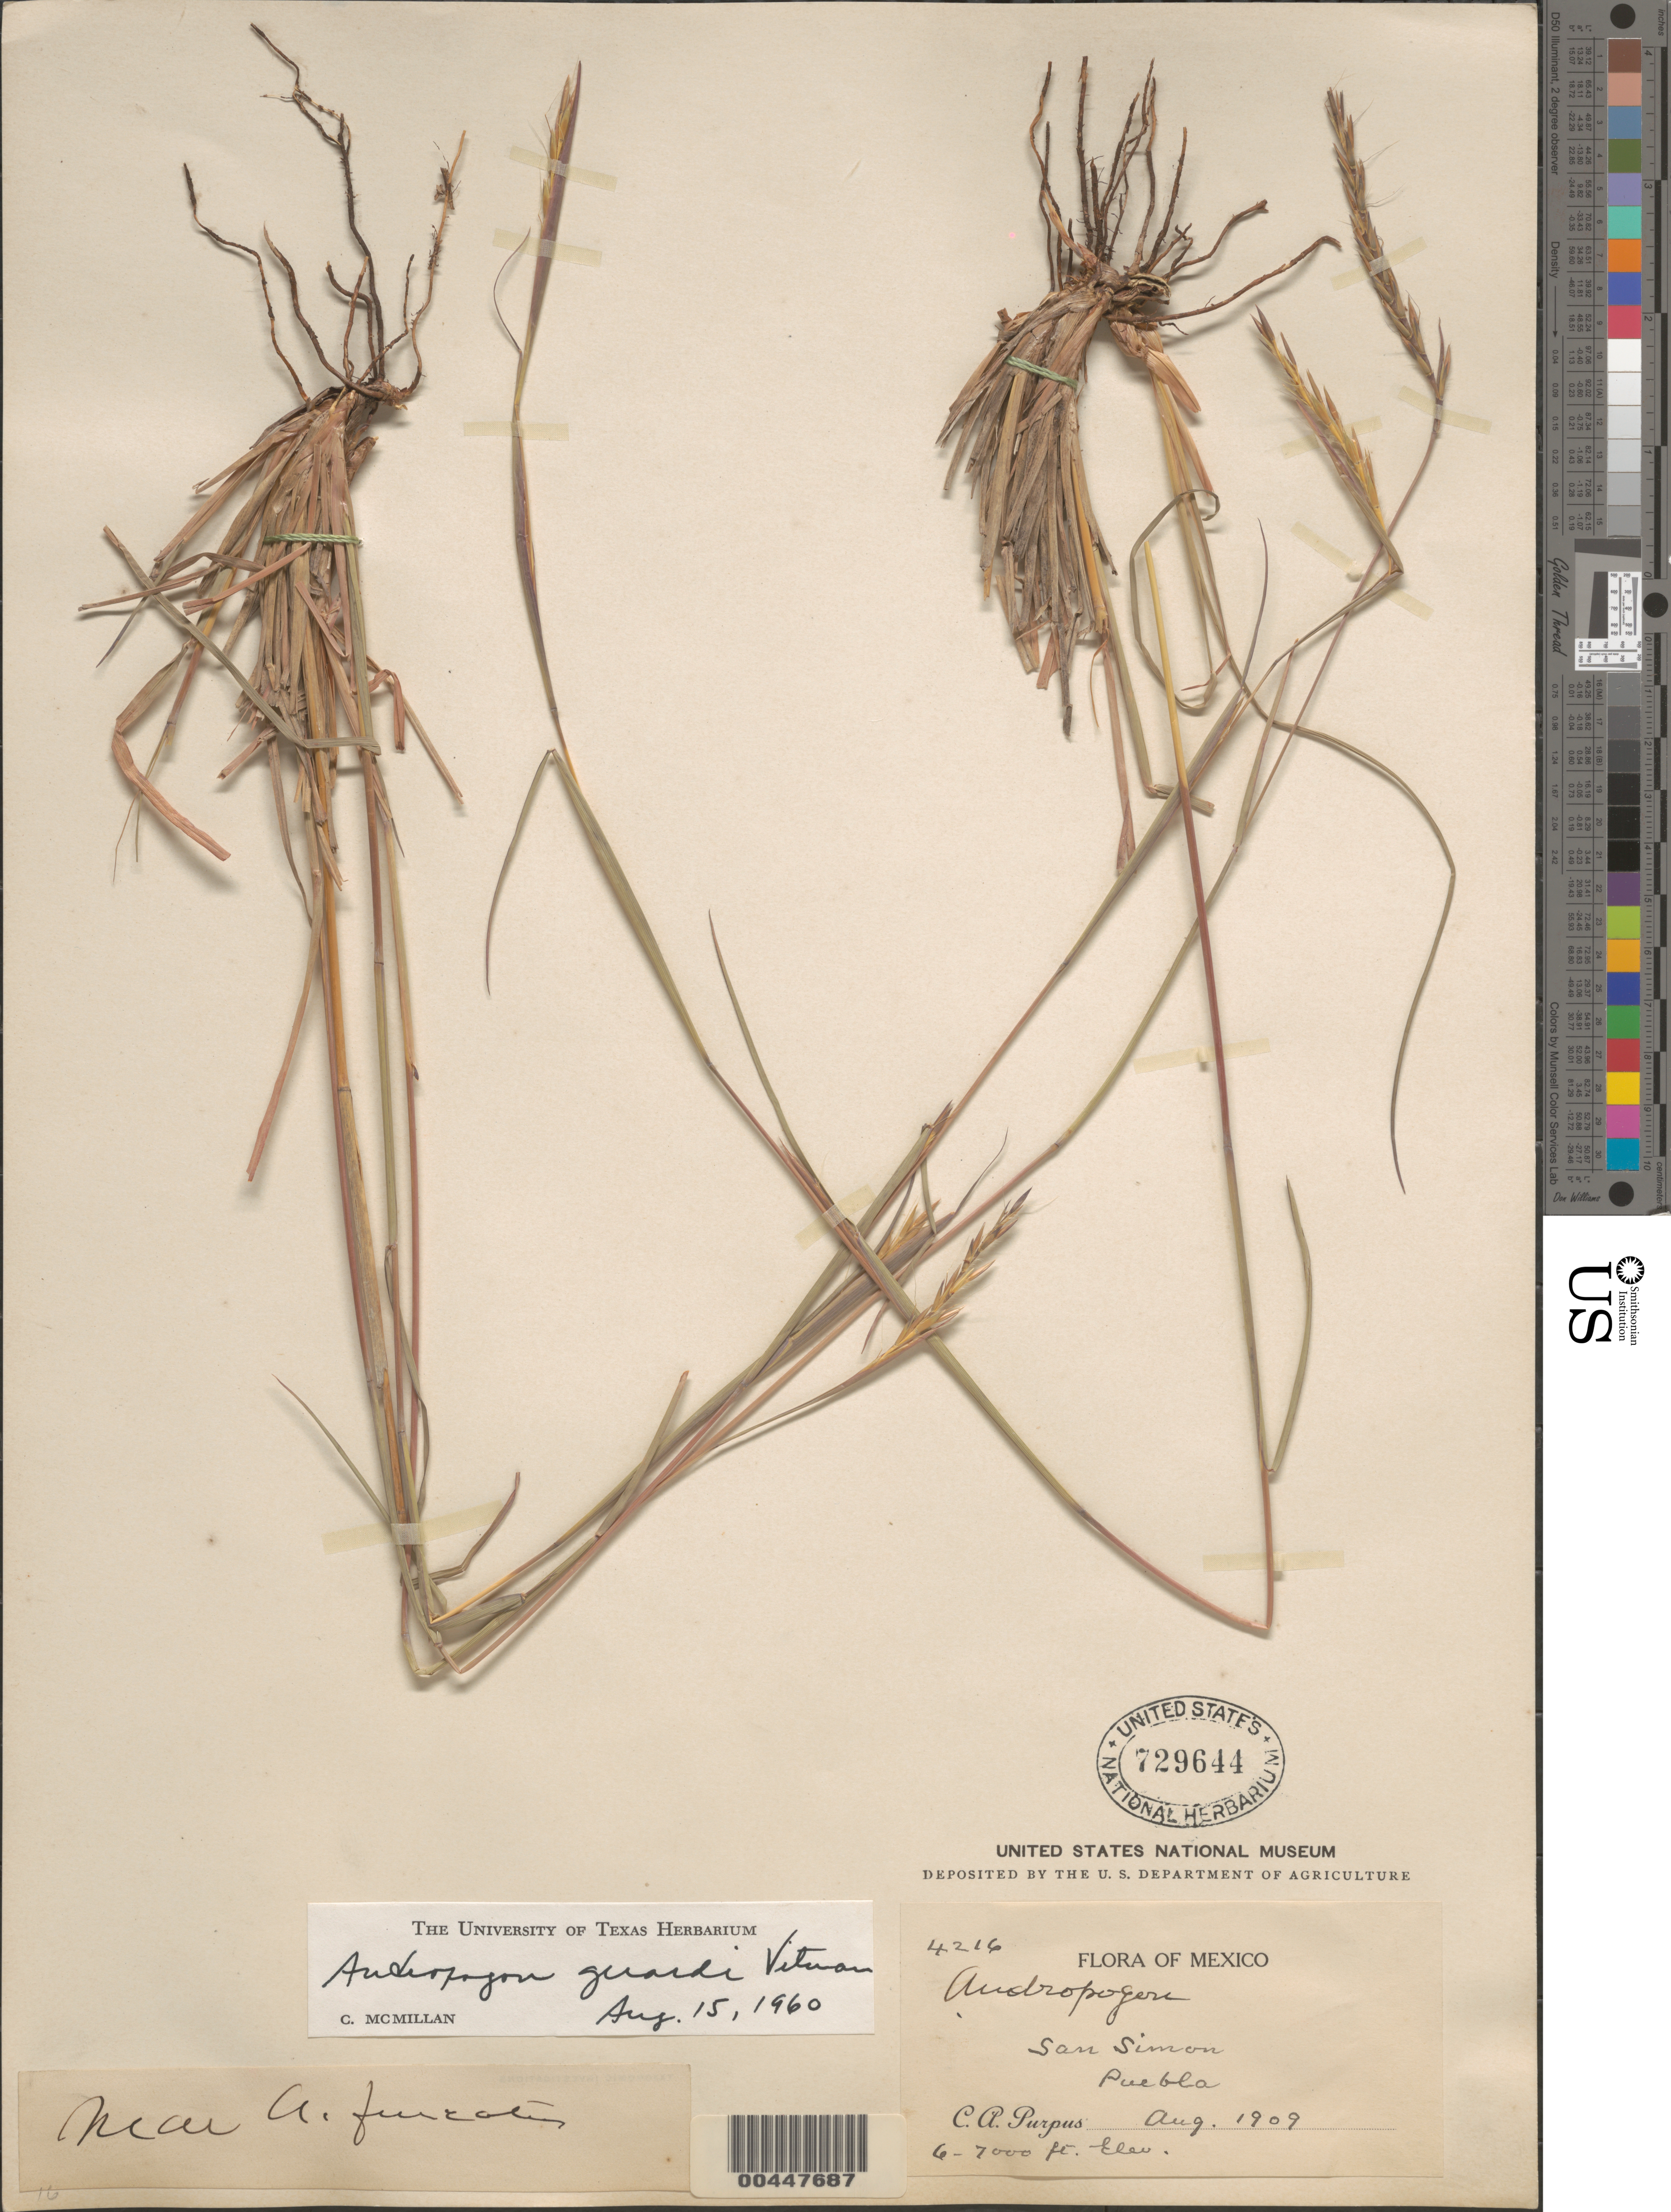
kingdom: Plantae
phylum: Tracheophyta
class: Liliopsida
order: Poales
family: Poaceae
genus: Andropogon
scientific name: Andropogon gerardii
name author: Vitman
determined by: McMillan, C.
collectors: C. A. Purpus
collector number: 4216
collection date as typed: Aug 1909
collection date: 1909-08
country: Mexico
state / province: Puebla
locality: San Simon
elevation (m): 1829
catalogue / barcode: US 729644